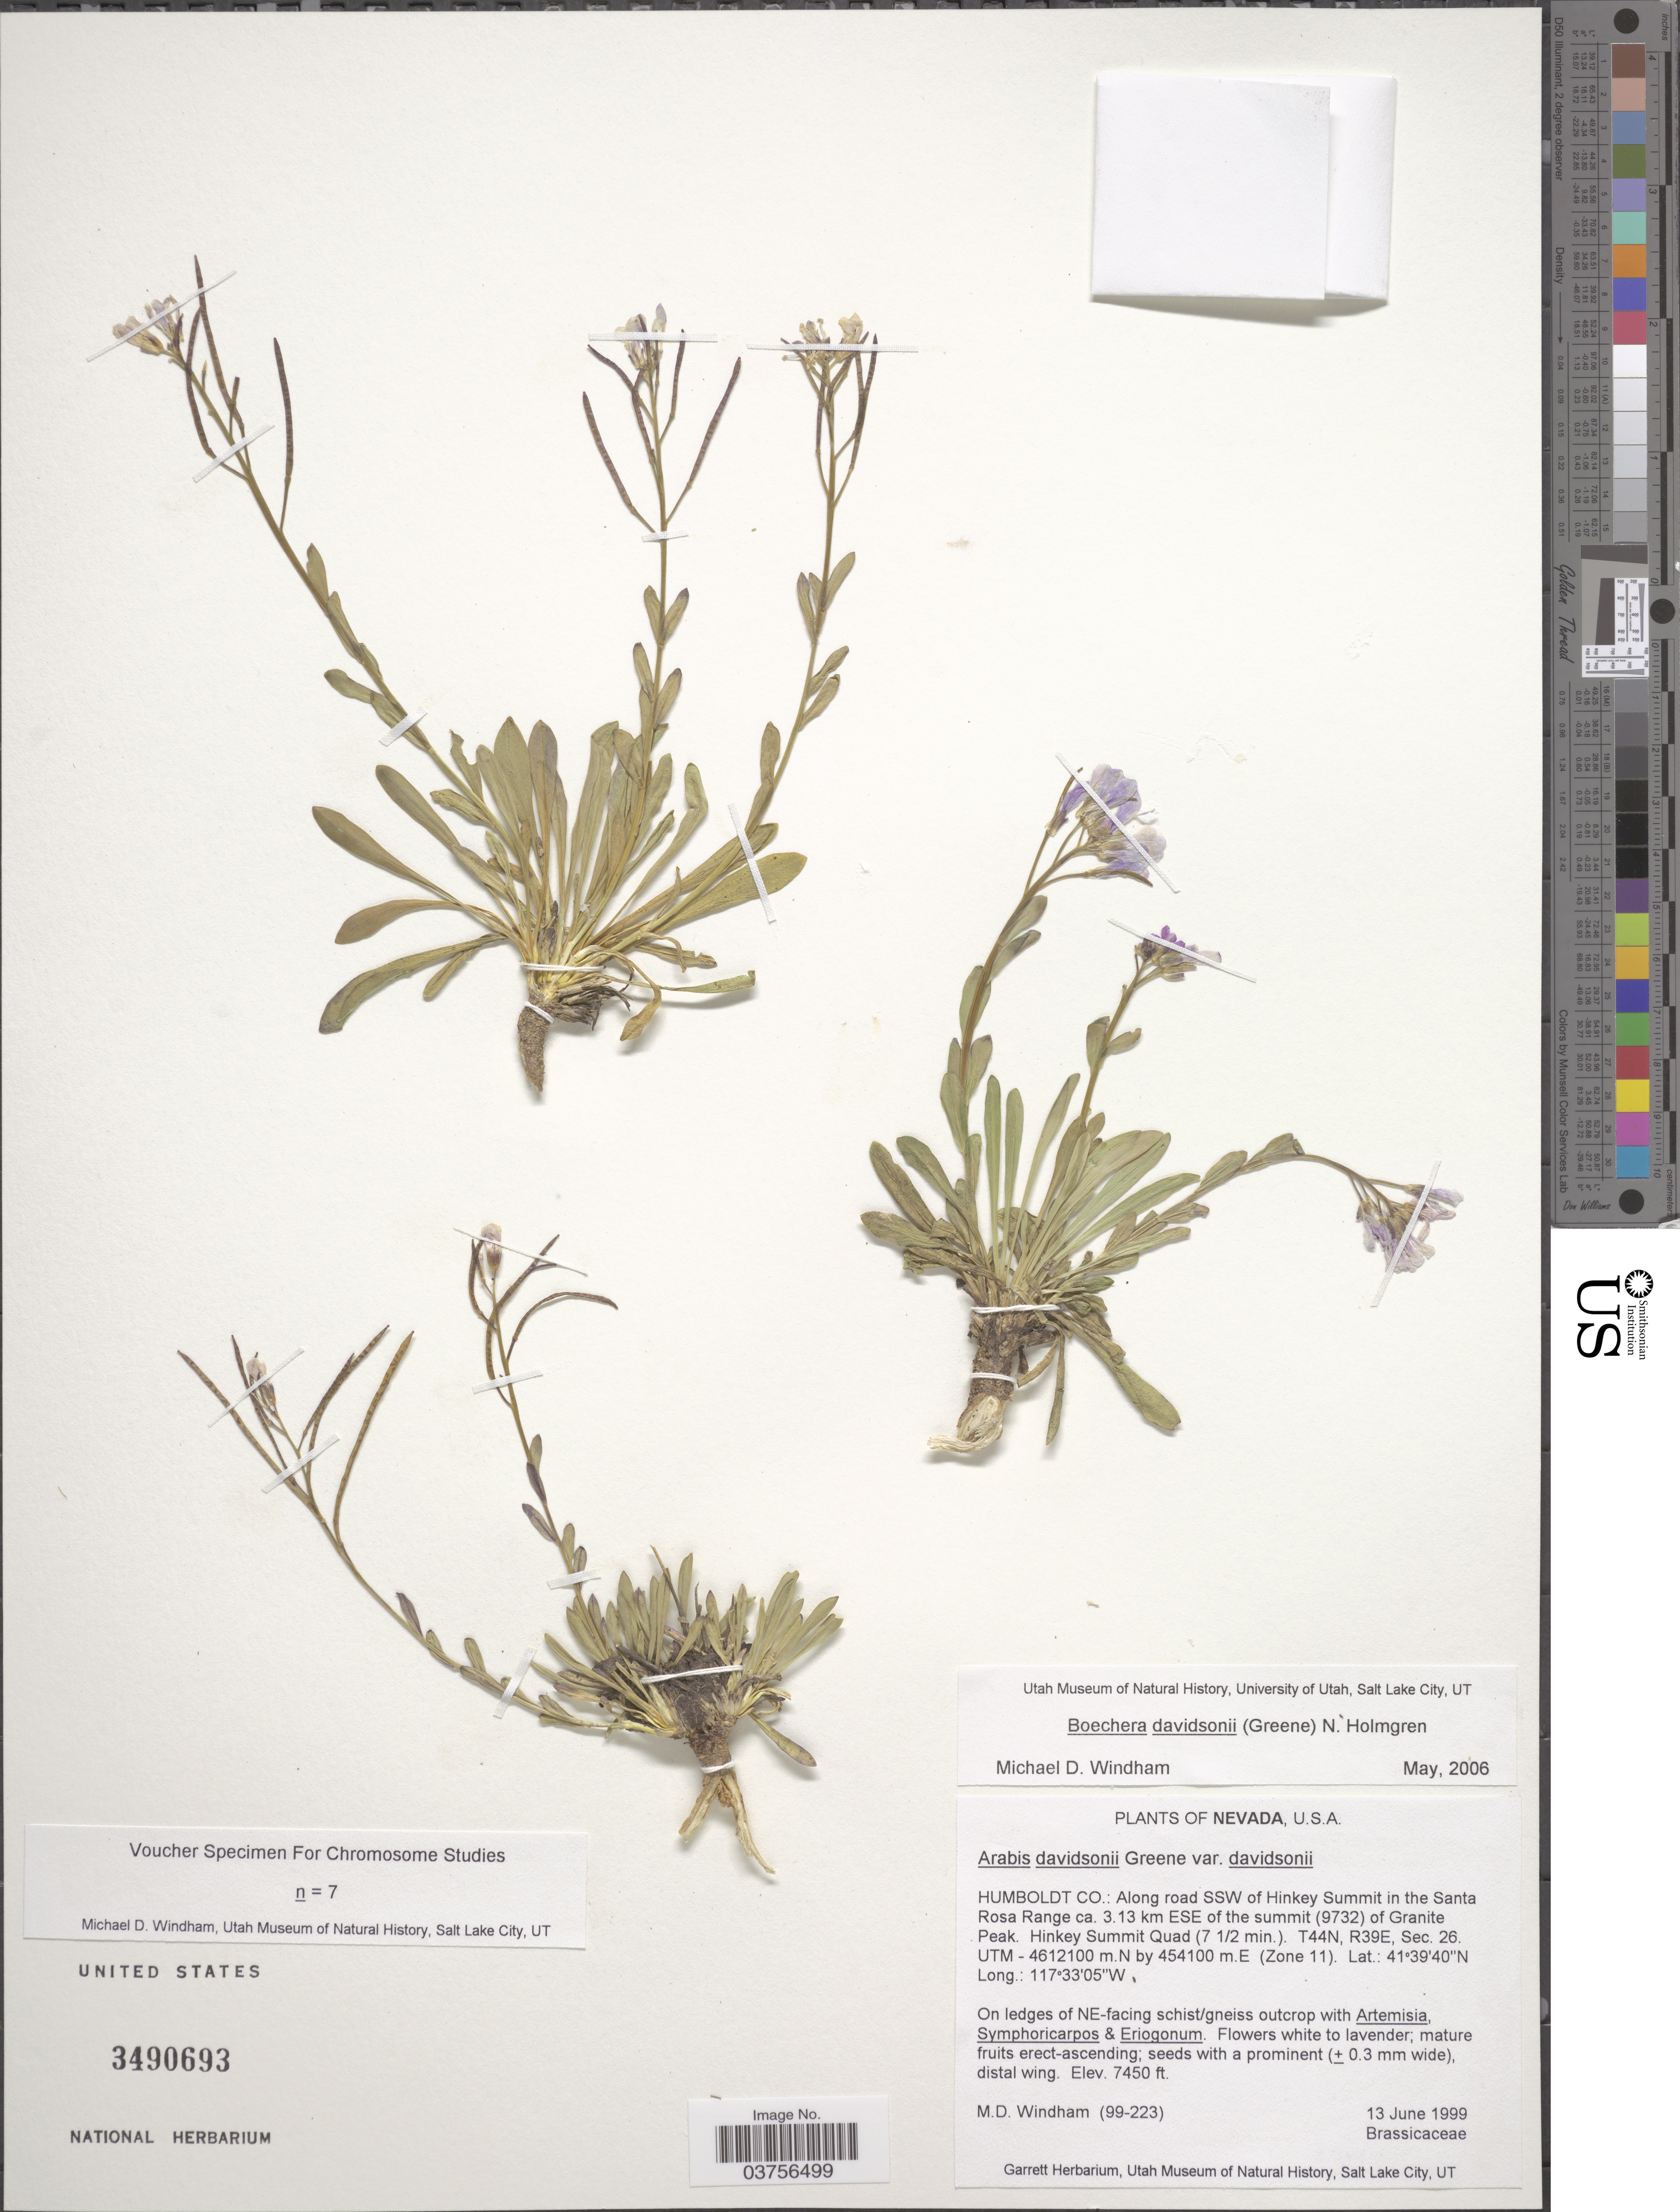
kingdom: Plantae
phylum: Tracheophyta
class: Magnoliopsida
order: Brassicales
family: Brassicaceae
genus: Arabis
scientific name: Arabis davidsonii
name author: Greene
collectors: M. Windham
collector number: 99-223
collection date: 1999-06-13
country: United States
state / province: Nevada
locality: Humboldt Co.: Along road SSW of Hinkey Summit in the Santa Rosa Range ca. 3.13 km ESE of the summit (9732) of Granite Peak. Hinkey Summit Quad (7½ min.). T44N, R39E, Sec. 26. UTM - 4612100 m.N by 454100 m.E (Zone 11).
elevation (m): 2271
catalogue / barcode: US 3490693